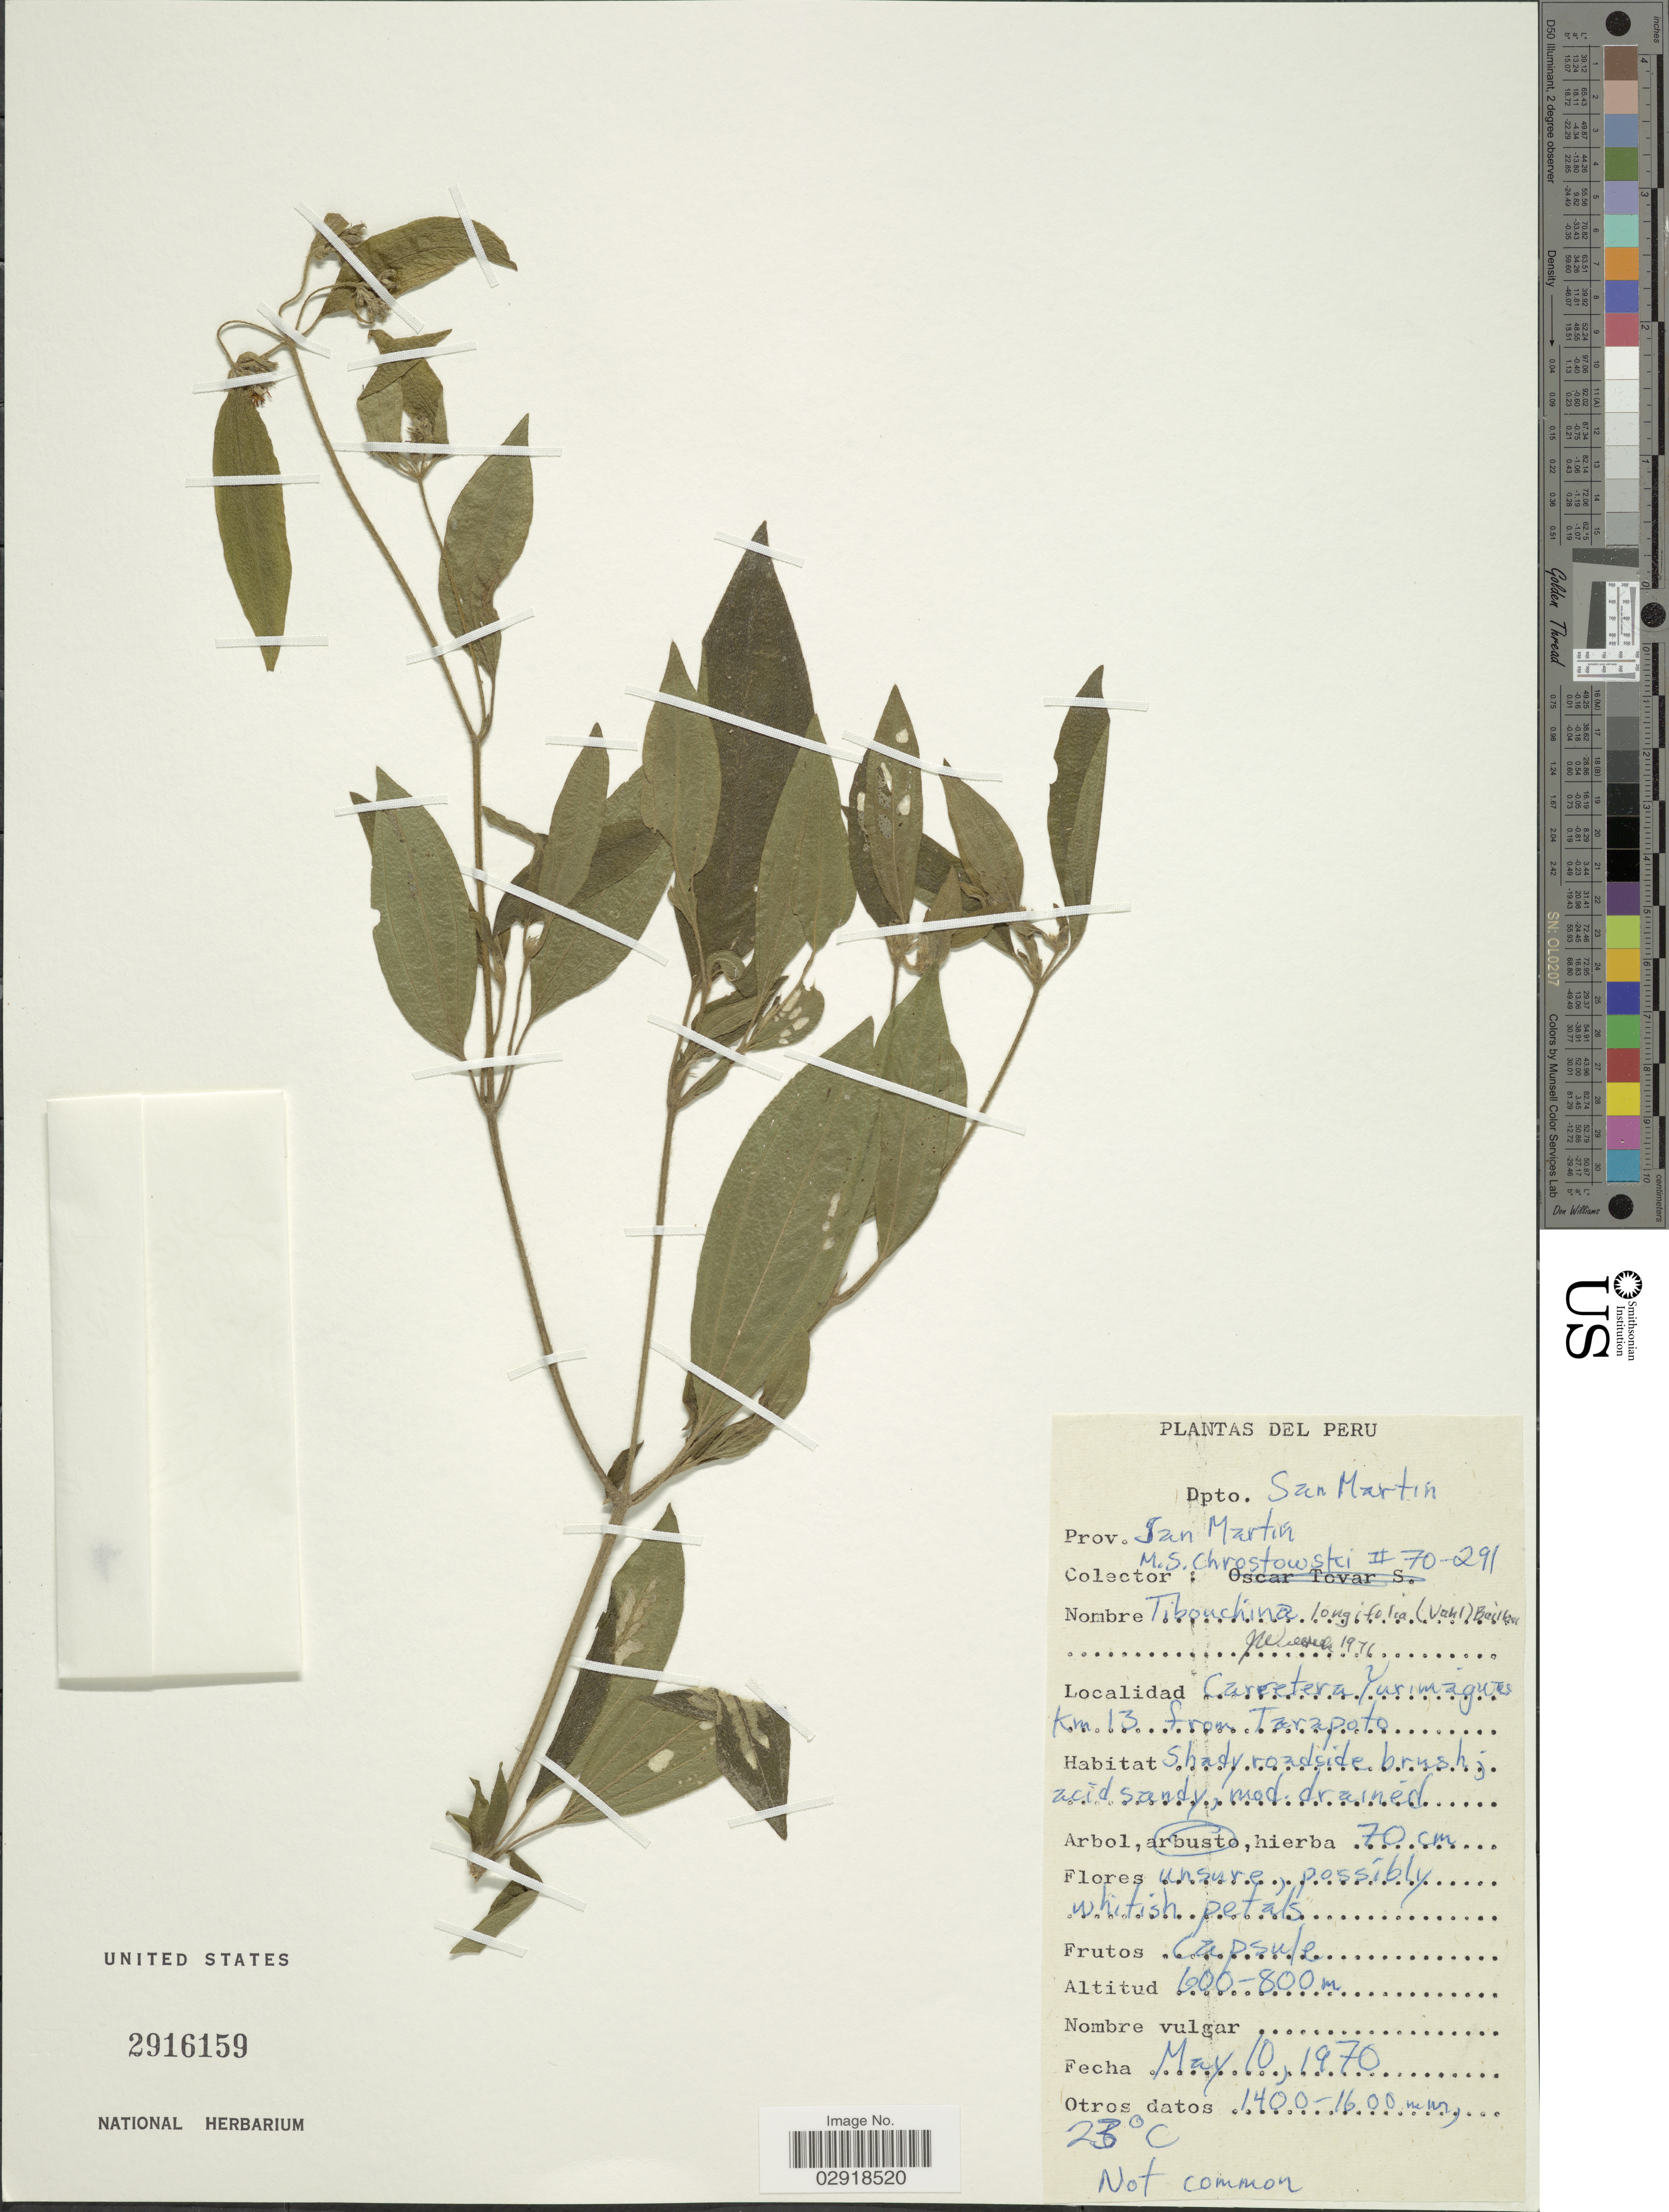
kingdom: Plantae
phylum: Tracheophyta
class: Magnoliopsida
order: Myrtales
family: Melastomataceae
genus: Chaetogastra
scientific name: Chaetogastra longifolia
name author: (Vahl) DC.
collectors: M. Chrostowski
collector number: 70-291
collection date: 1970-05-10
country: Peru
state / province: San Martín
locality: Dpto. San Martin. Prov. San Martín. Carretera Yurimaguas Km 13 from Tarapoto.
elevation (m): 600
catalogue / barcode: US 2916159